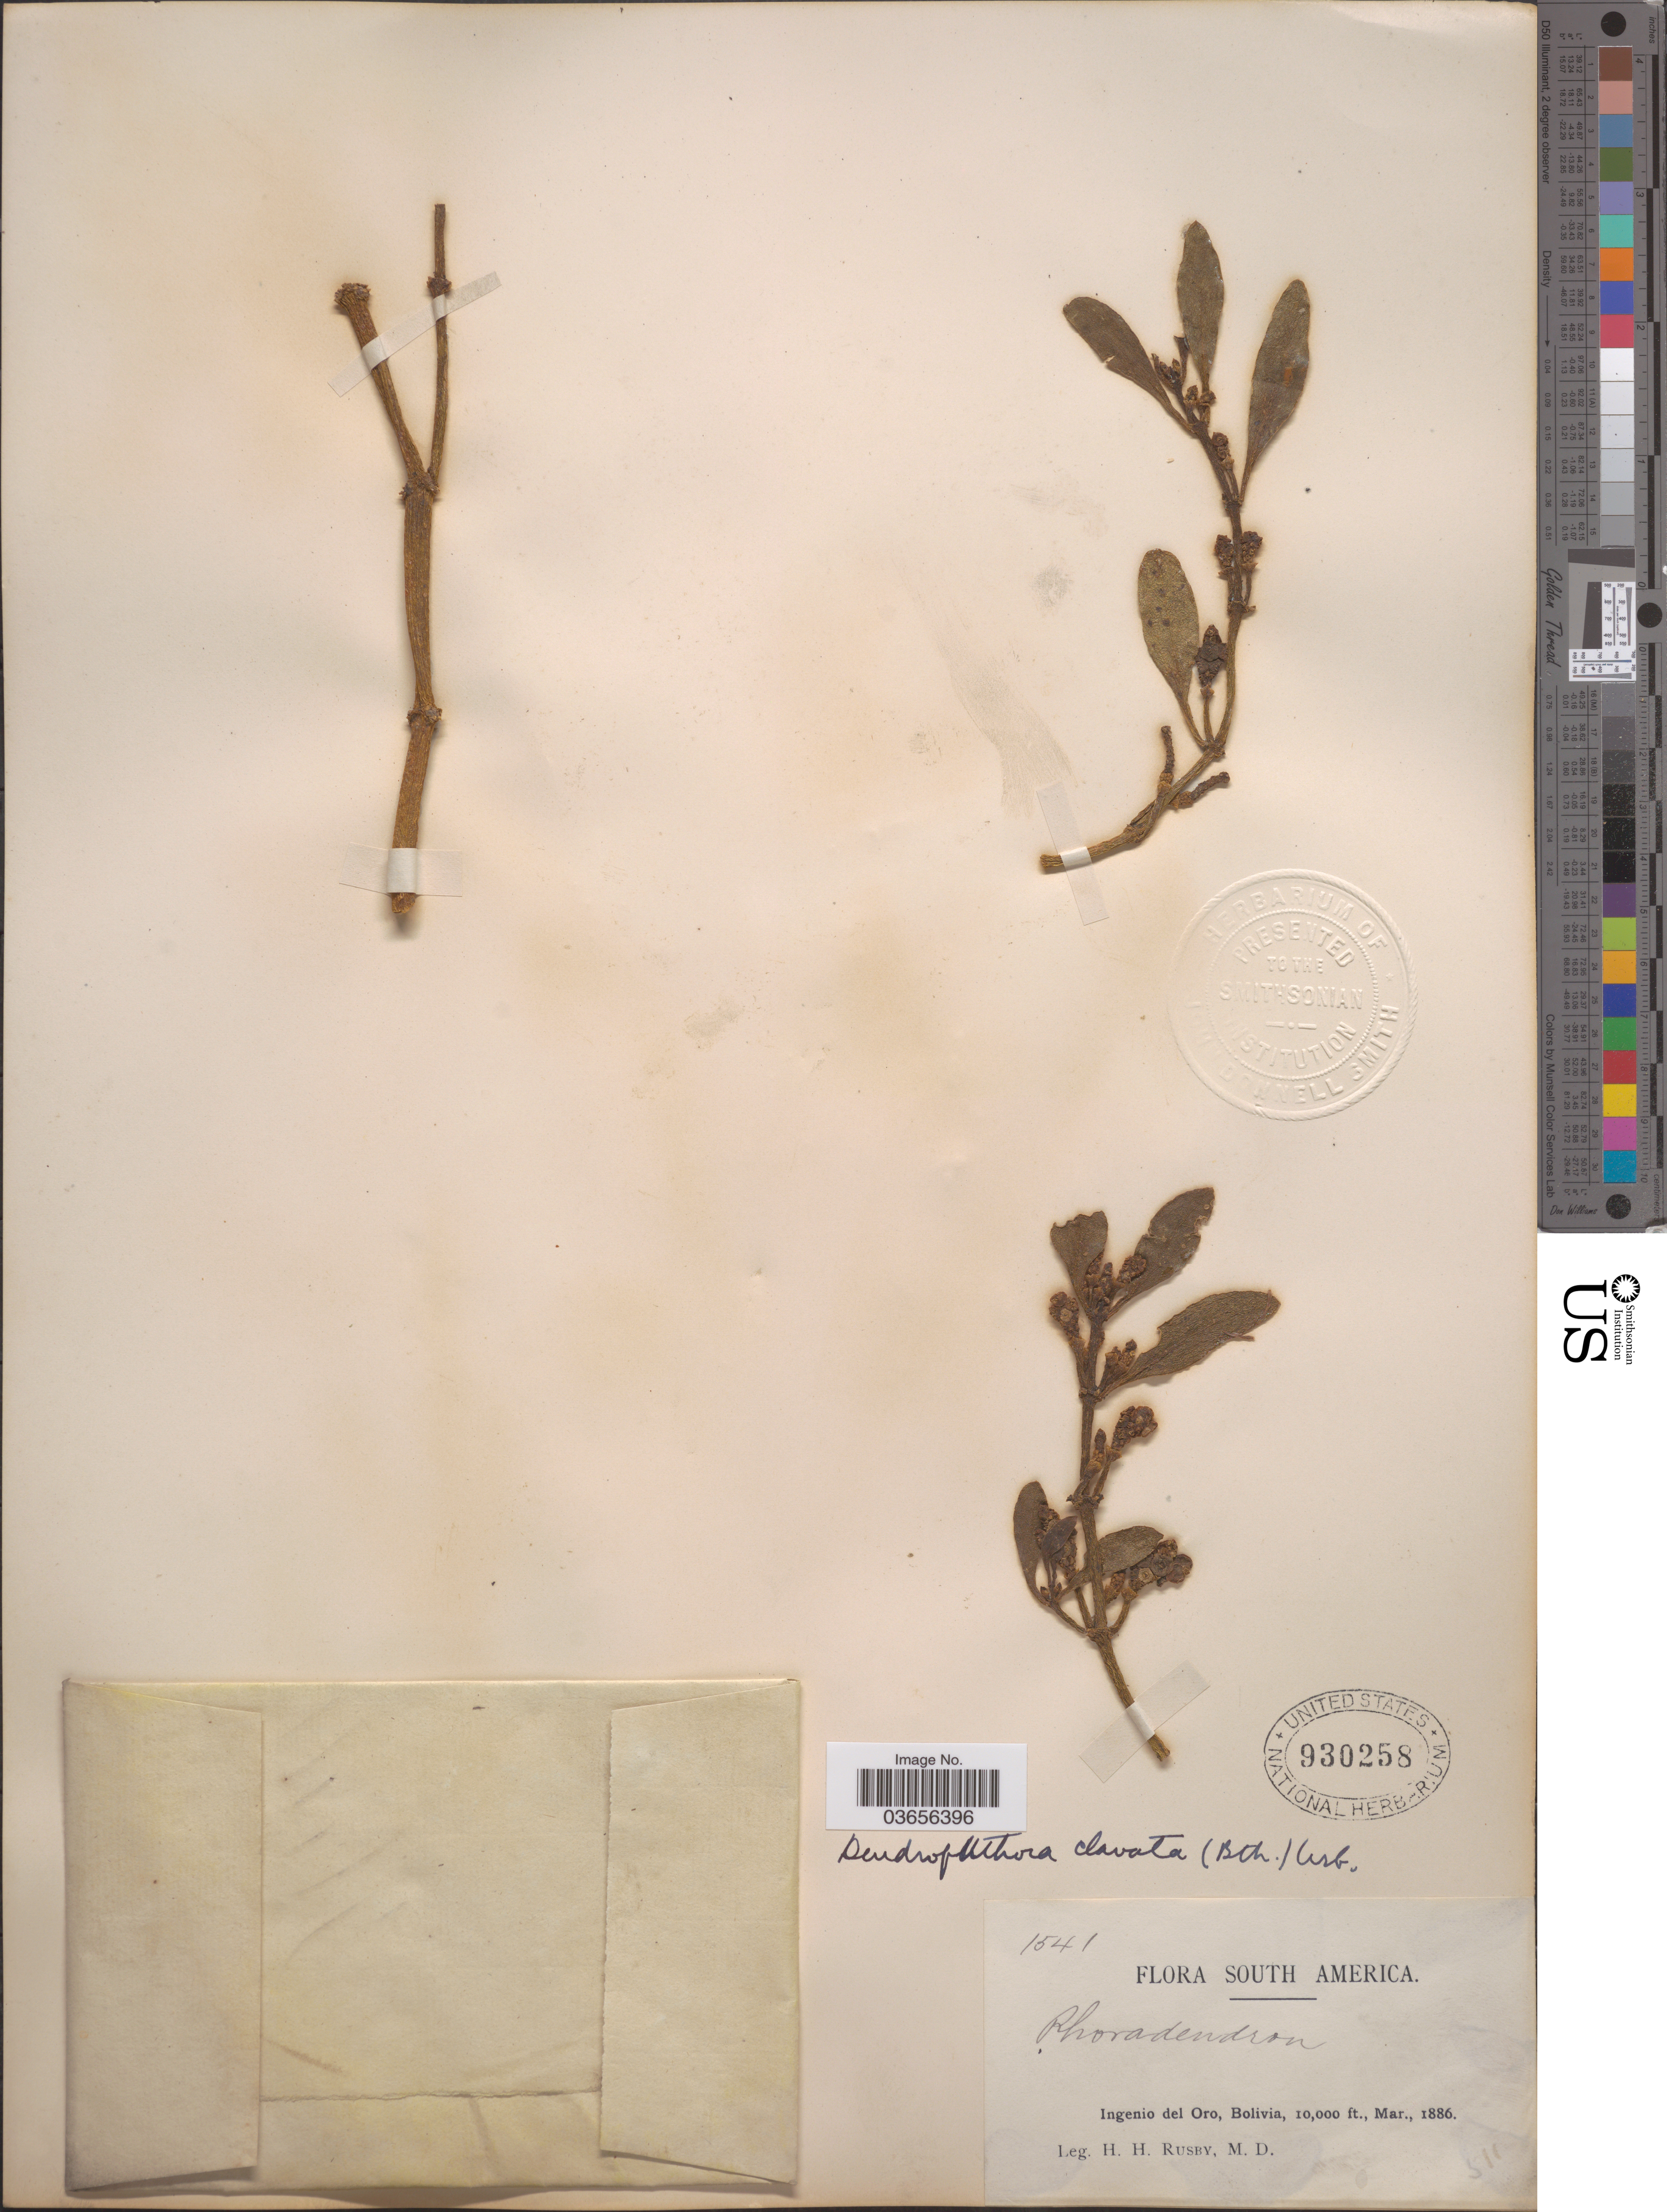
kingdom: Plantae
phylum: Tracheophyta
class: Magnoliopsida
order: Santalales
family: Viscaceae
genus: Dendrophthora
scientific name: Dendrophthora clavata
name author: (Benth.) Urb.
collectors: H. H. Rusby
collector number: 1541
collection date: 1886-03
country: Bolivia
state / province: Potosí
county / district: Potasí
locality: Ingenio del Oro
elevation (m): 3048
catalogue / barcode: US 930258